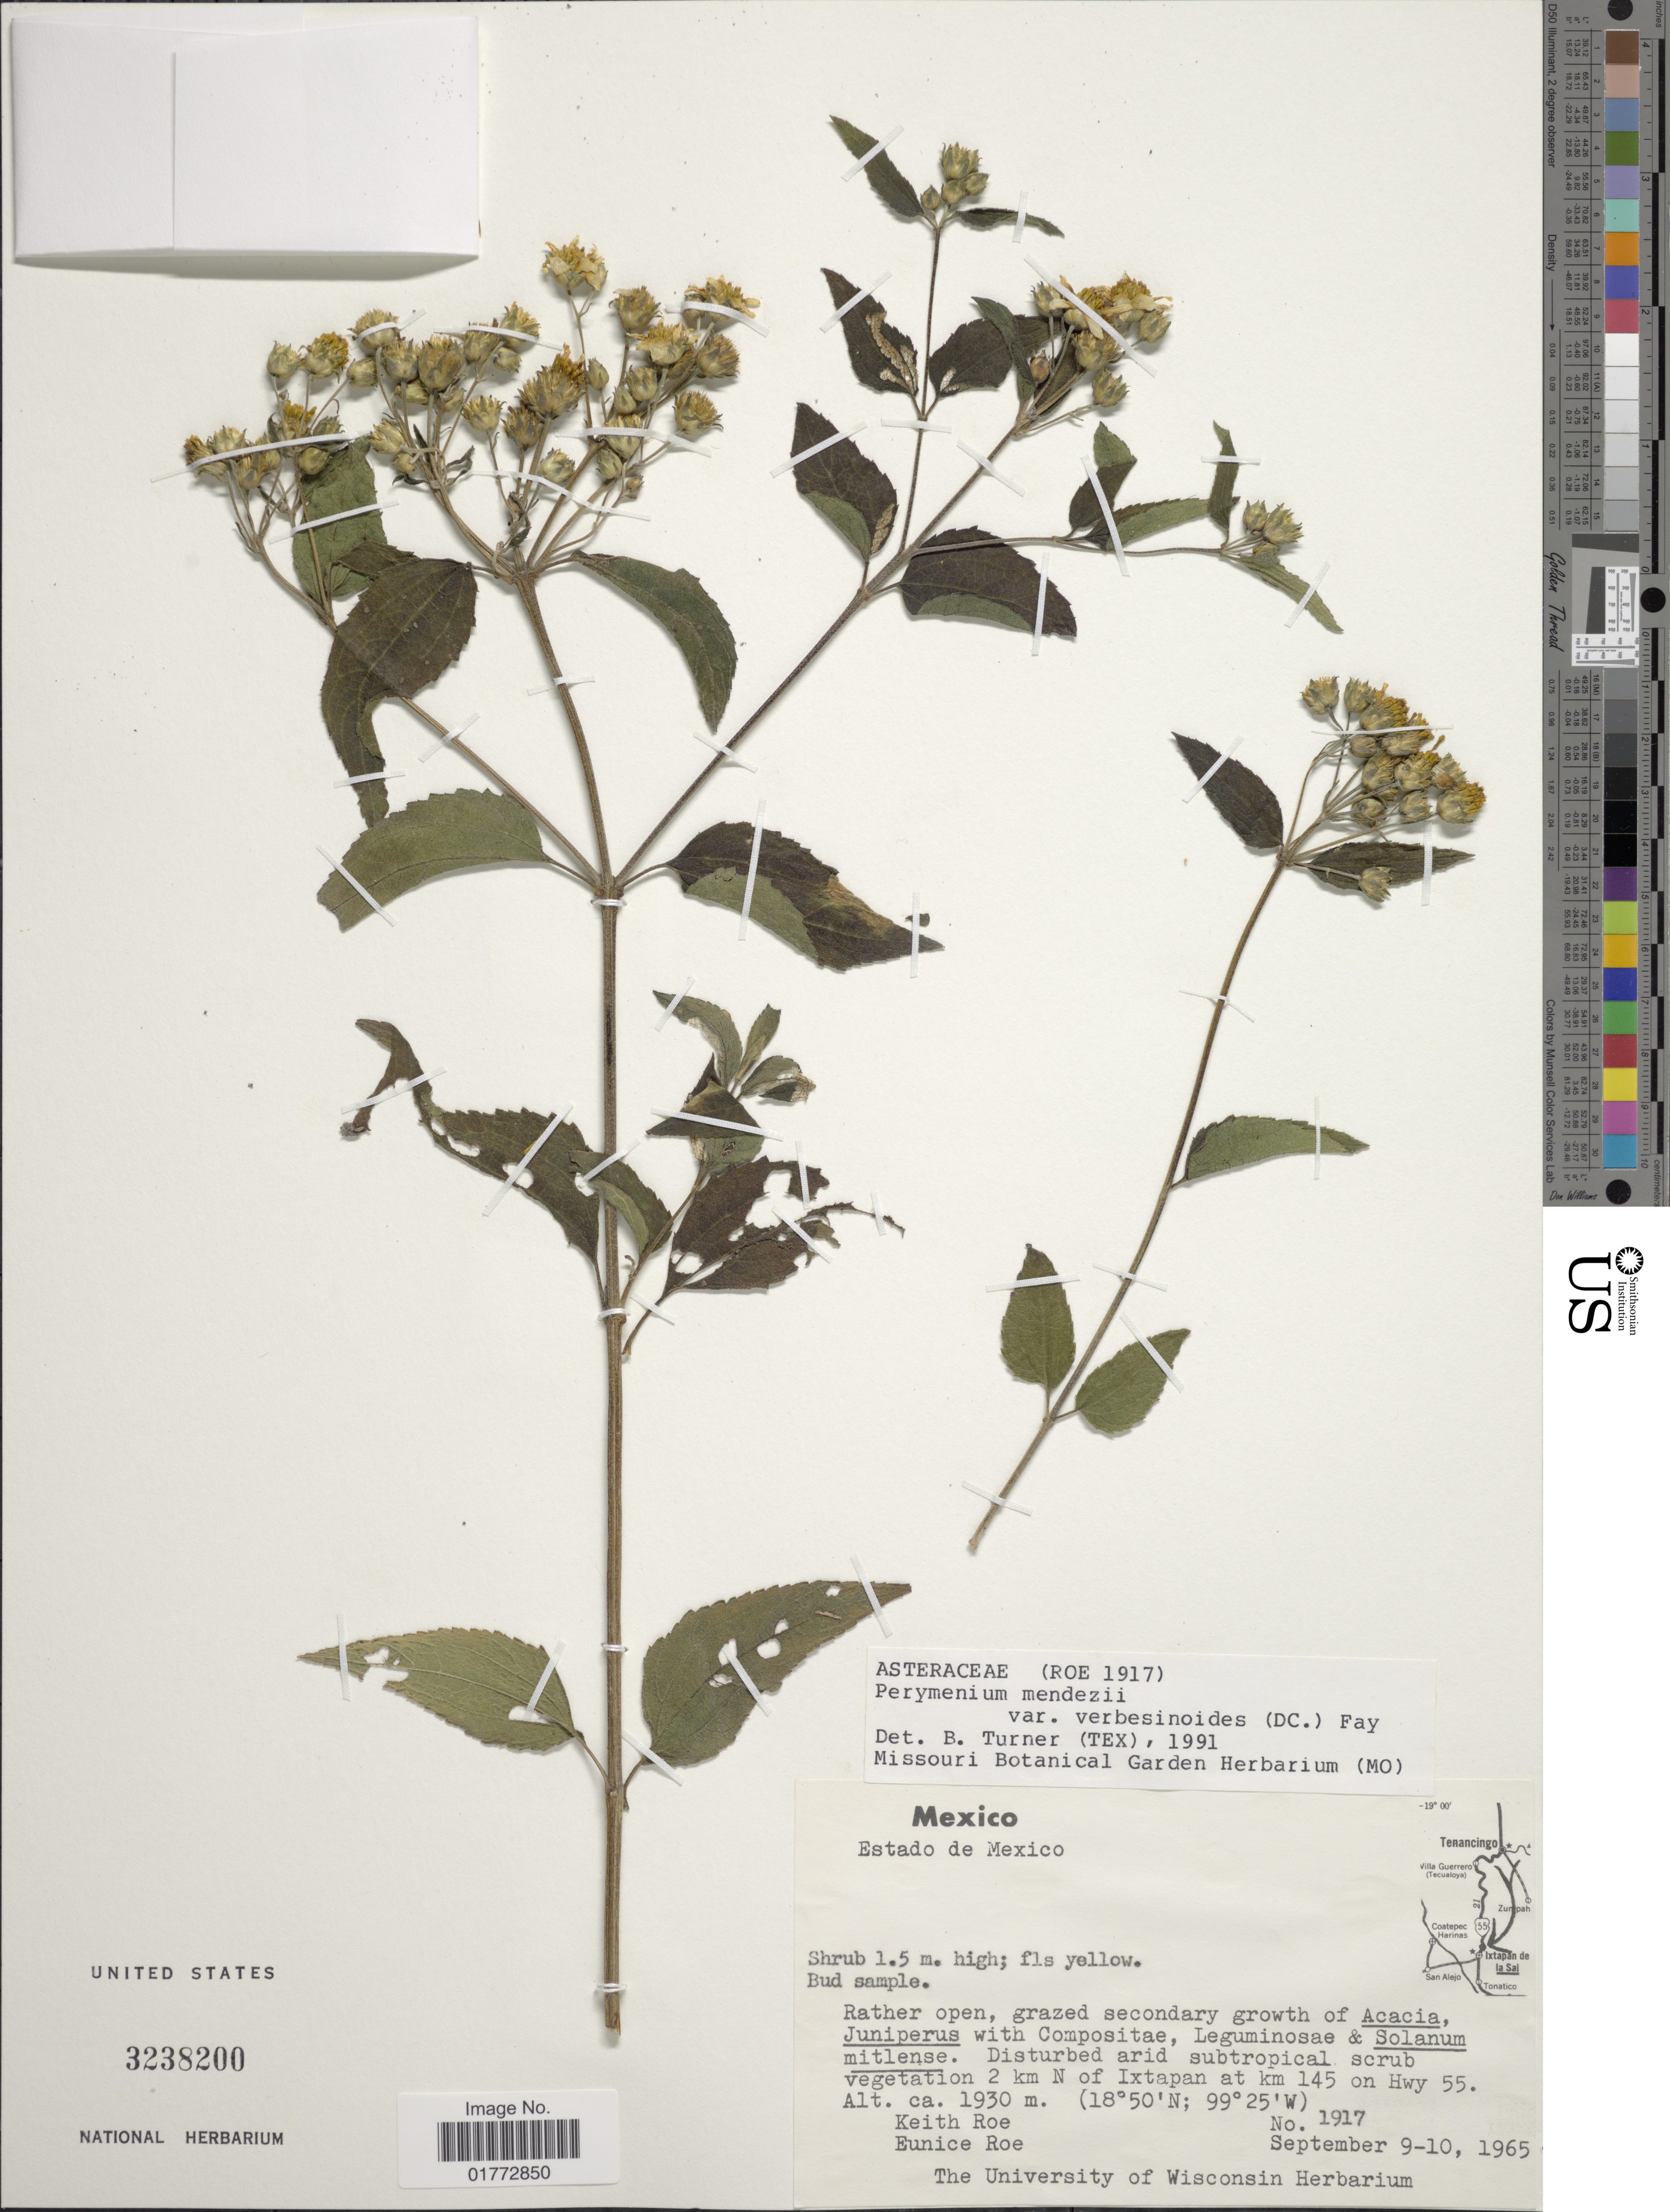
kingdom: Plantae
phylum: Tracheophyta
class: Magnoliopsida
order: Asterales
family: Asteraceae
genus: Perymenium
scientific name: Perymenium mendezii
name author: DC.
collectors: K. E. Roe & E. Roe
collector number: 1917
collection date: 1965-09-09/1965-09-10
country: Mexico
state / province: México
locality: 2 km N of Ixtapan at km 145 on Hwy 55.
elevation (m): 1930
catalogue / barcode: US 3238200